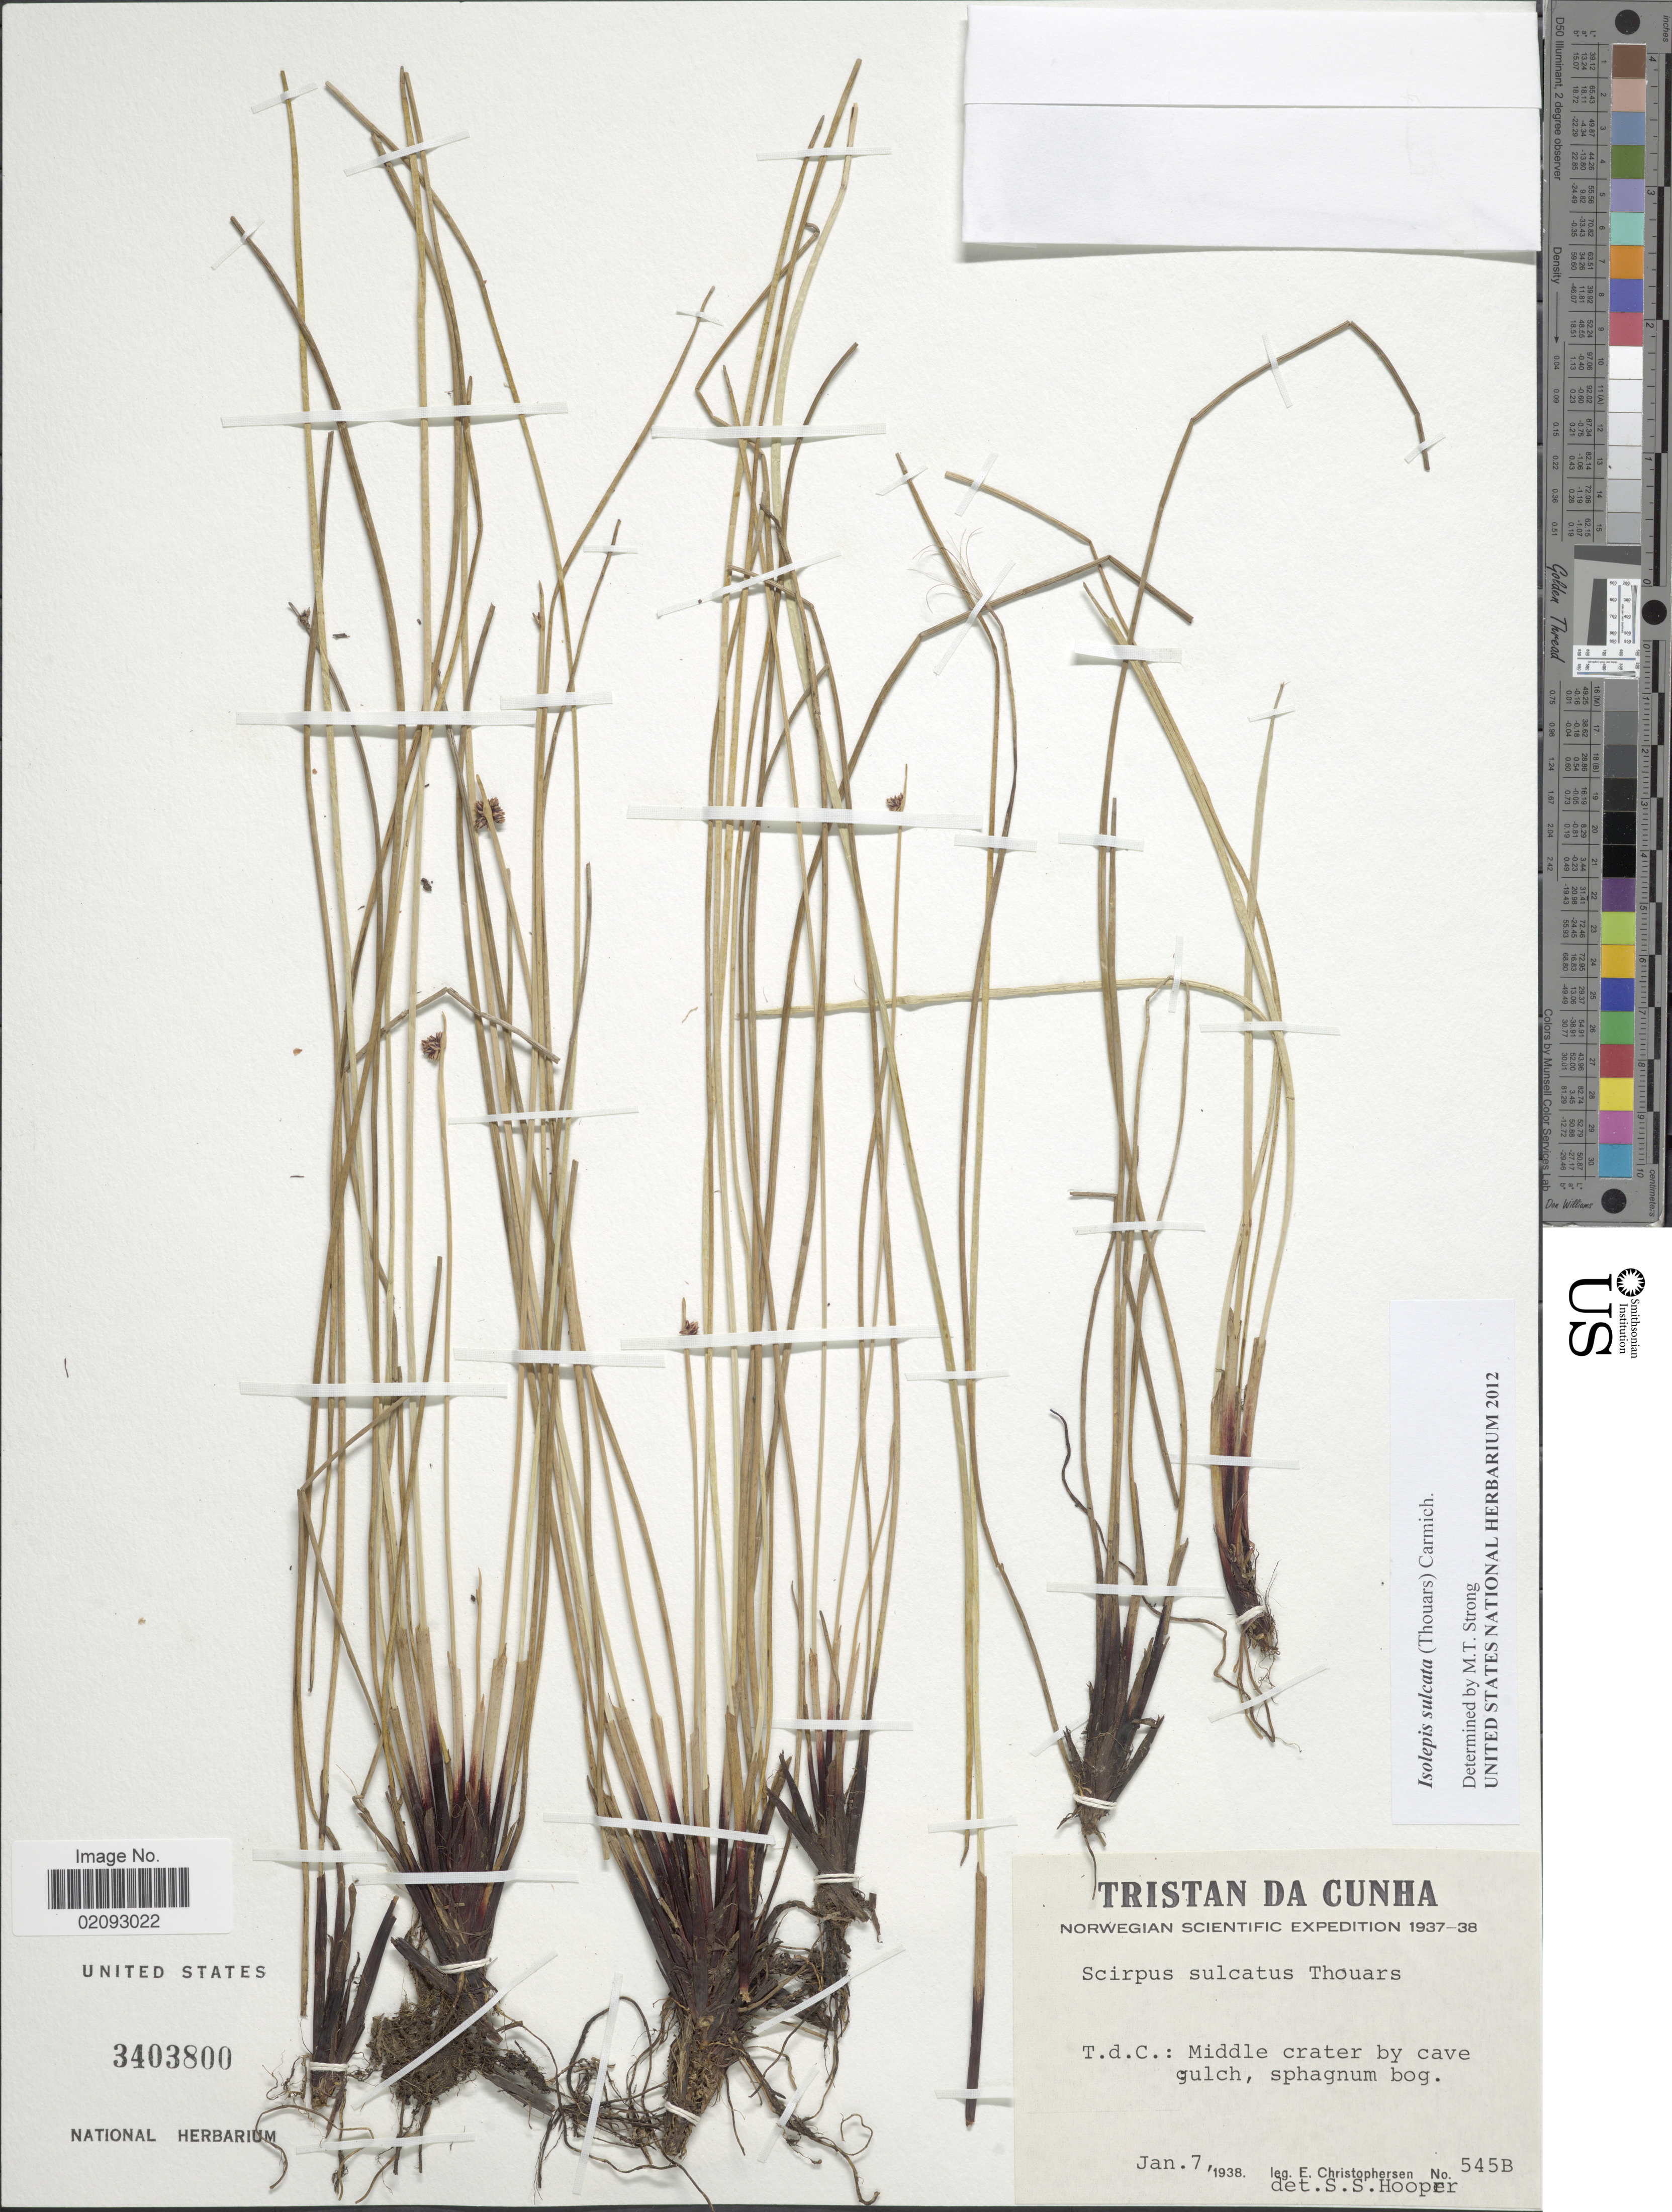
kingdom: Plantae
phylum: Tracheophyta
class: Liliopsida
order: Poales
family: Cyperaceae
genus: Isolepis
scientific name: Isolepis sulcata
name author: (Thouars) Carmich.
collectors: E. Christophersen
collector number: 545B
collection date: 1938-01-07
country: St. Helena Islands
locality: Tristan Da Cunha: Middle crater by cave gulch, sphagnum bog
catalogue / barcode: US 3403800